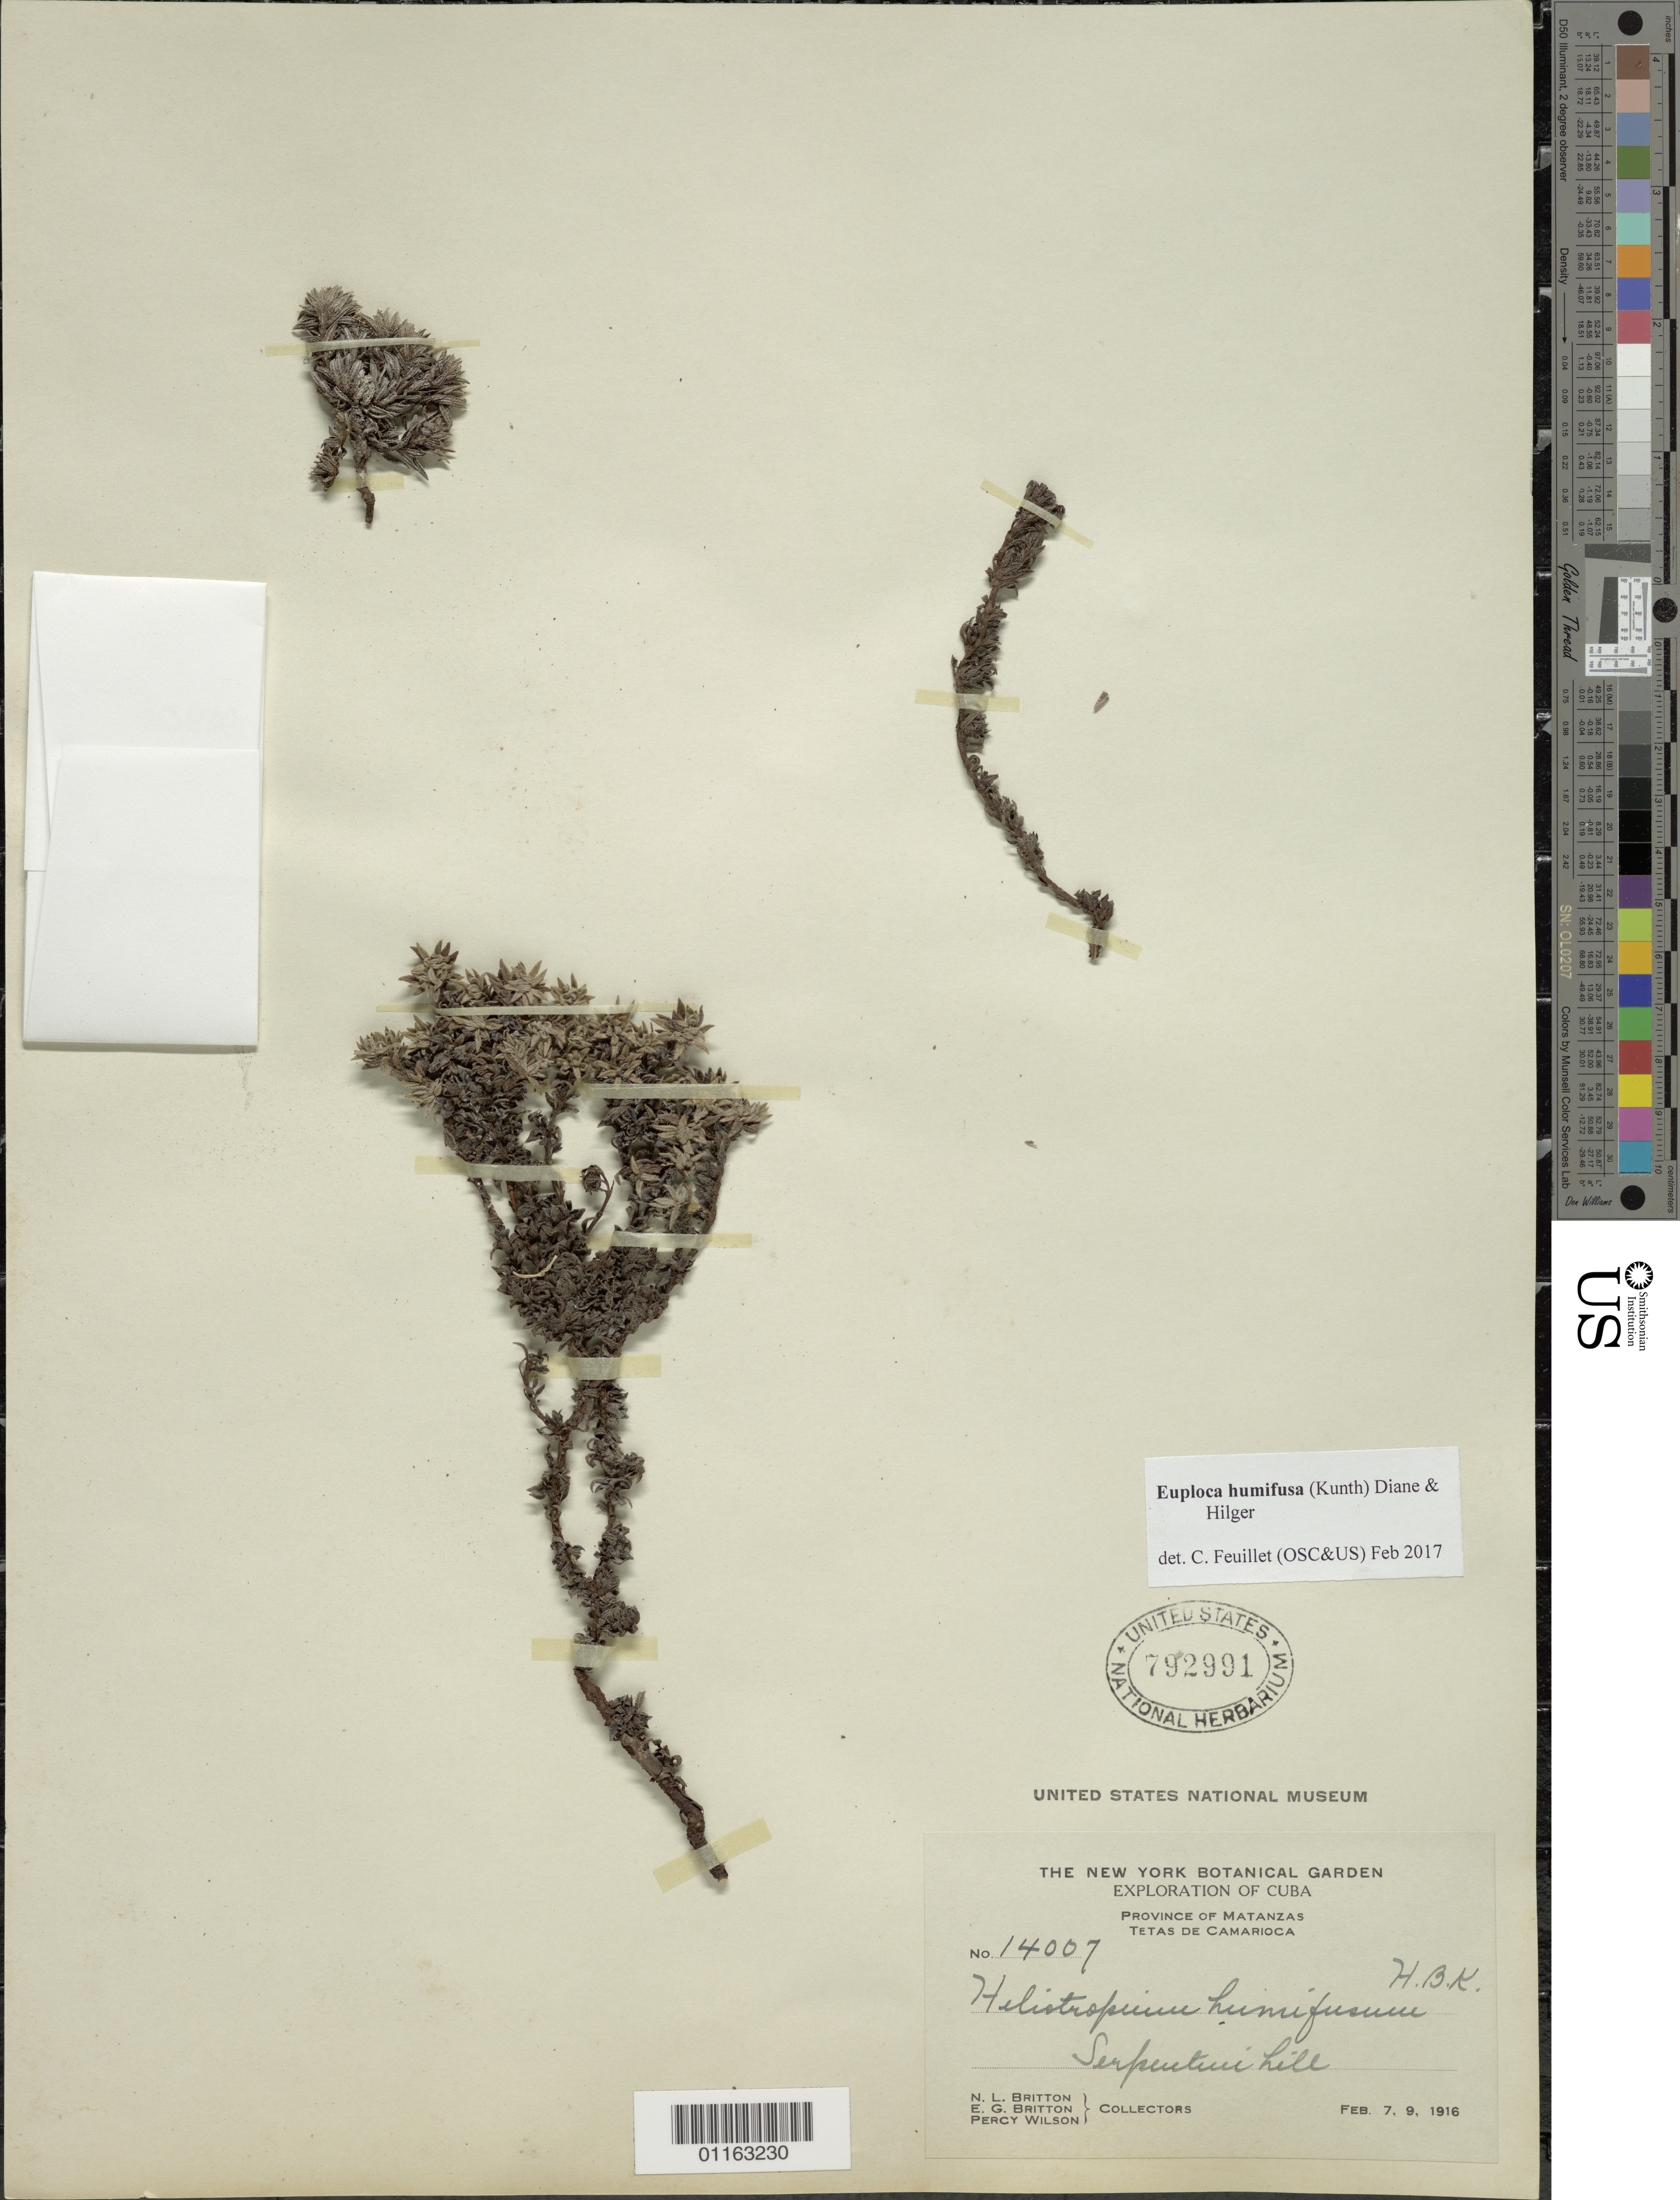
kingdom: Plantae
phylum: Tracheophyta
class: Magnoliopsida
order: Boraginales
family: Heliotropiaceae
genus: Euploca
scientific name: Euploca humifusa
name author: (Kunth) Diane & Hilger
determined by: Feuillet, C.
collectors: N. Britton, E. G. Britton & P. Wilson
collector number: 14007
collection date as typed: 07 Feb 1916 and 09 Feb 1916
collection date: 1916-02-07,1916-02-09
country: Cuba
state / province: Matanzas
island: Cuba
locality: Tetas de Camarioca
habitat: Serpentine hill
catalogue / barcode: US 792991